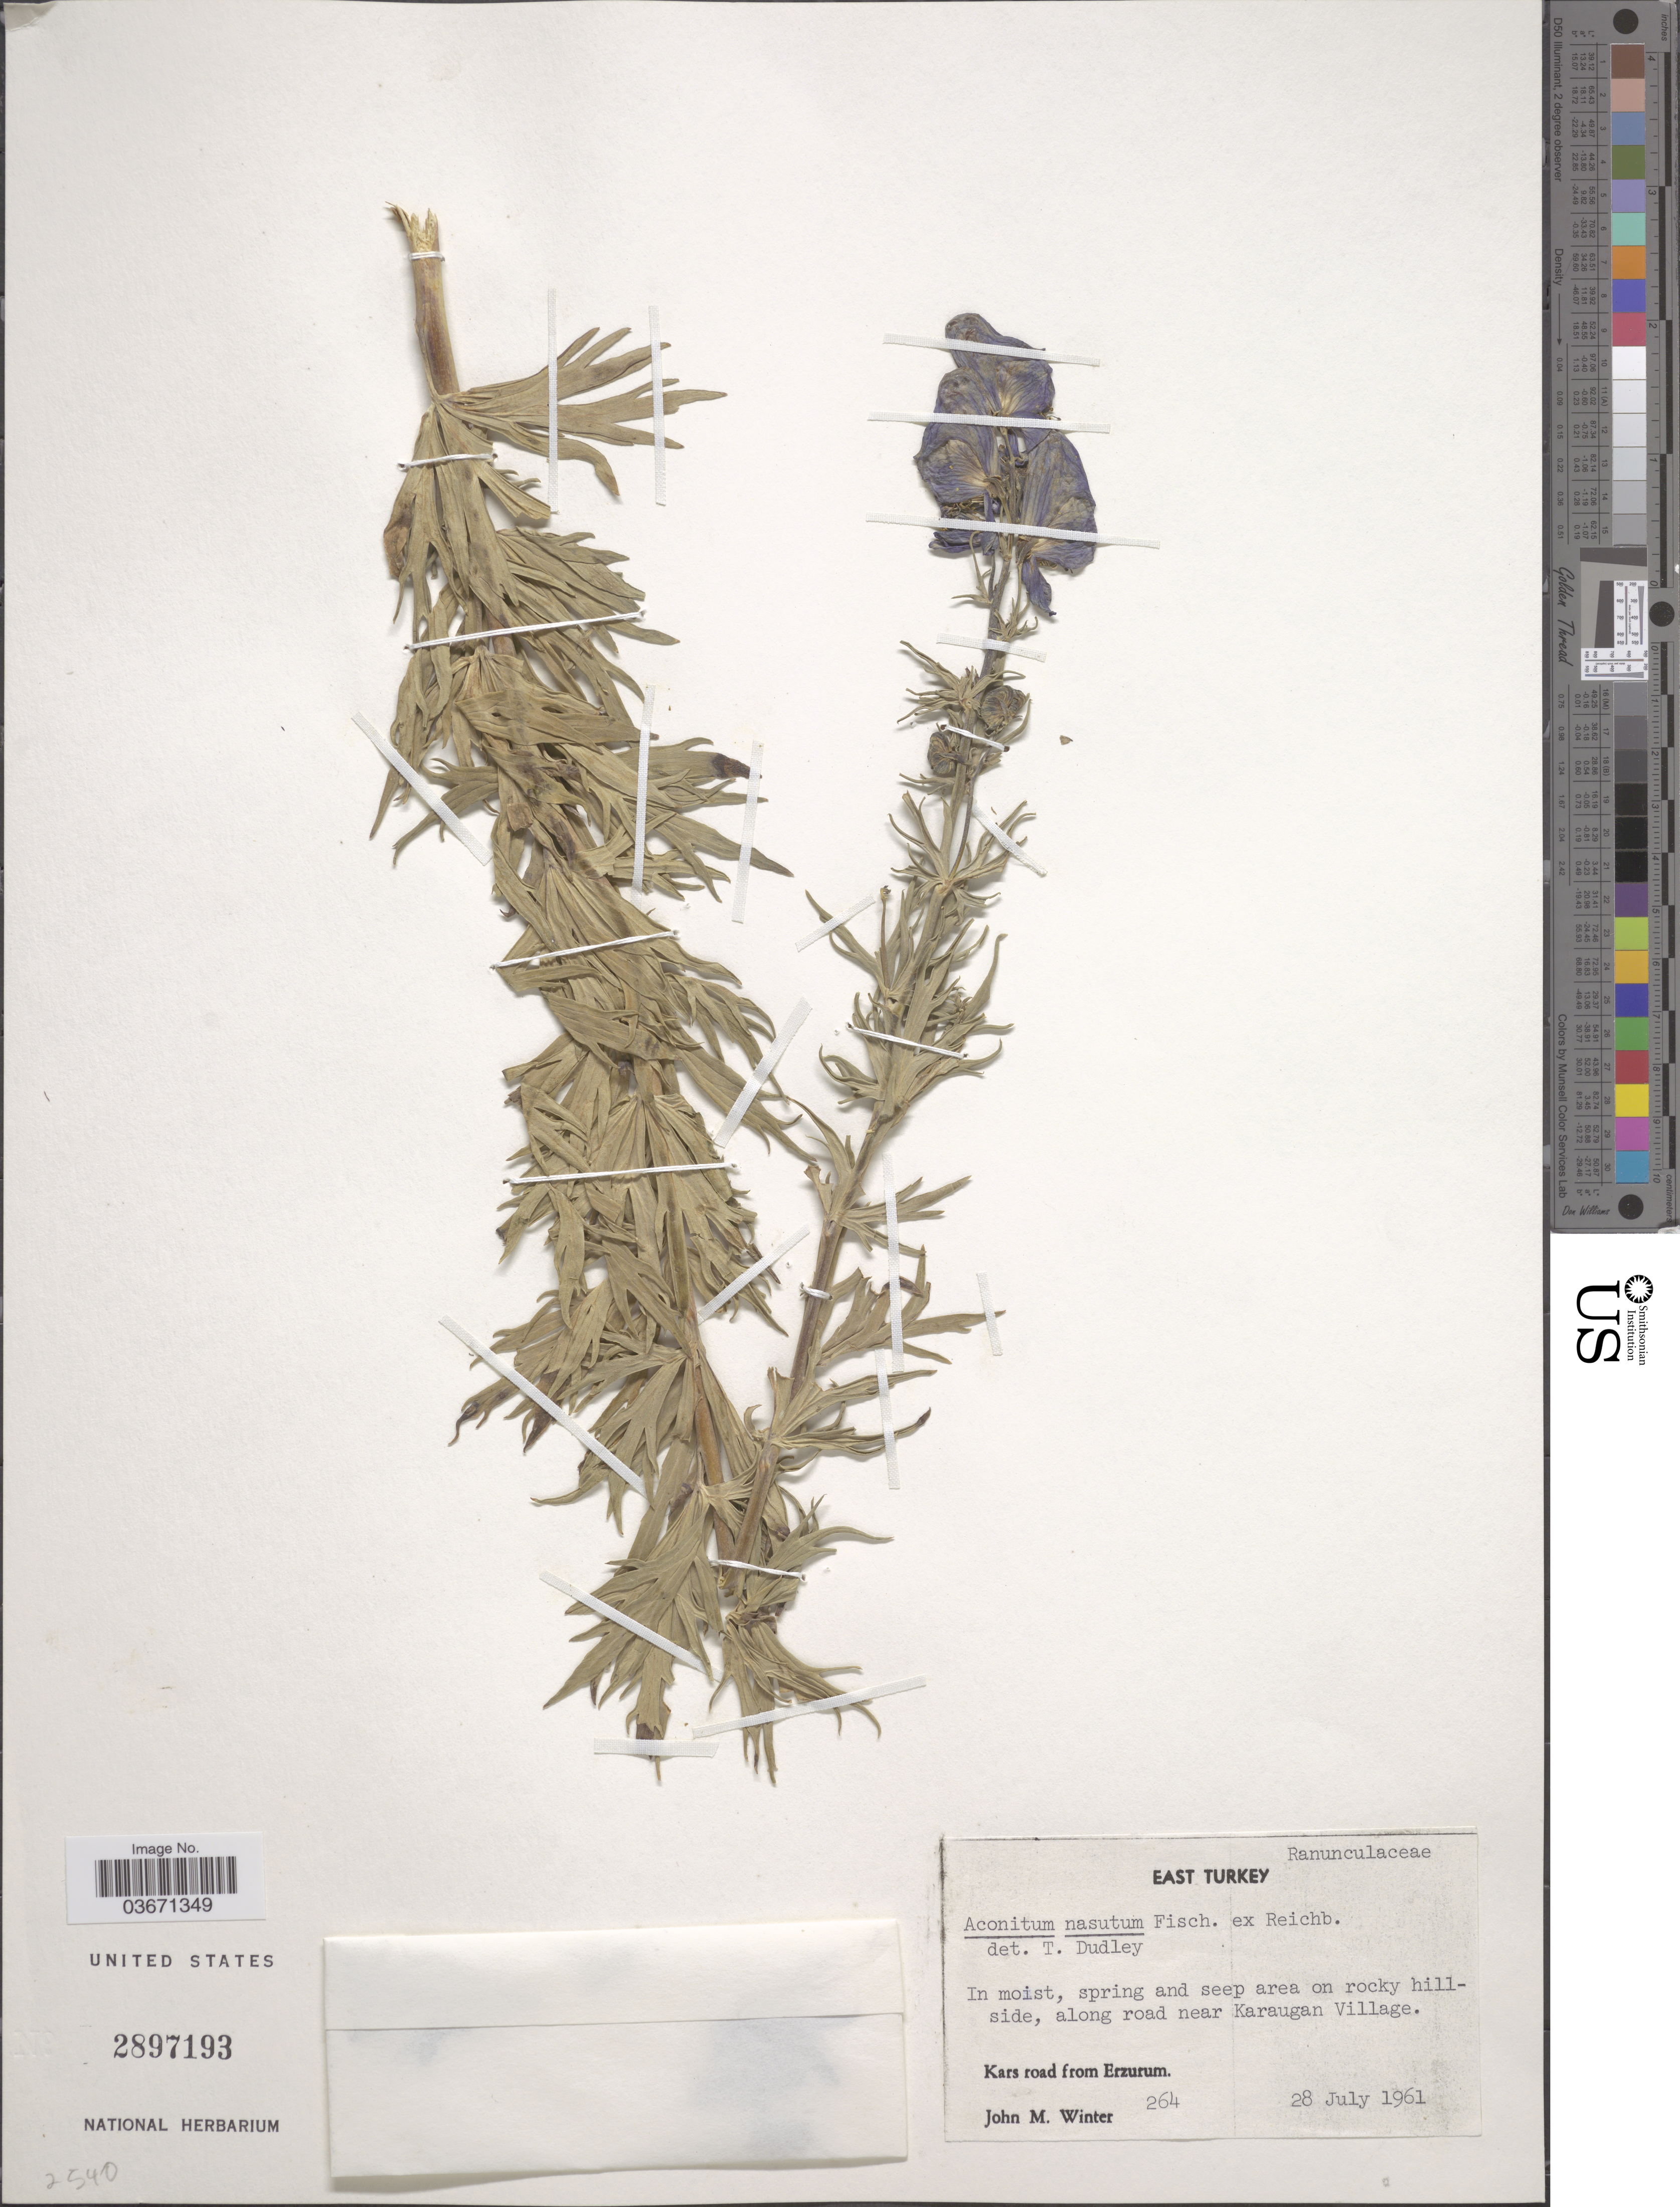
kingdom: Plantae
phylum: Tracheophyta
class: Magnoliopsida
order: Ranunculales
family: Ranunculaceae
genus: Aconitum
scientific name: Aconitum nasutum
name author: Fisch. ex Rchb.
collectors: J. M. Winter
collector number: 264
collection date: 1961-07-28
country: Turkey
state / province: Erzurum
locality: East Turkey. Along road near Karaugan Village. Kars road from Erzurum.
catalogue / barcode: US 2897193